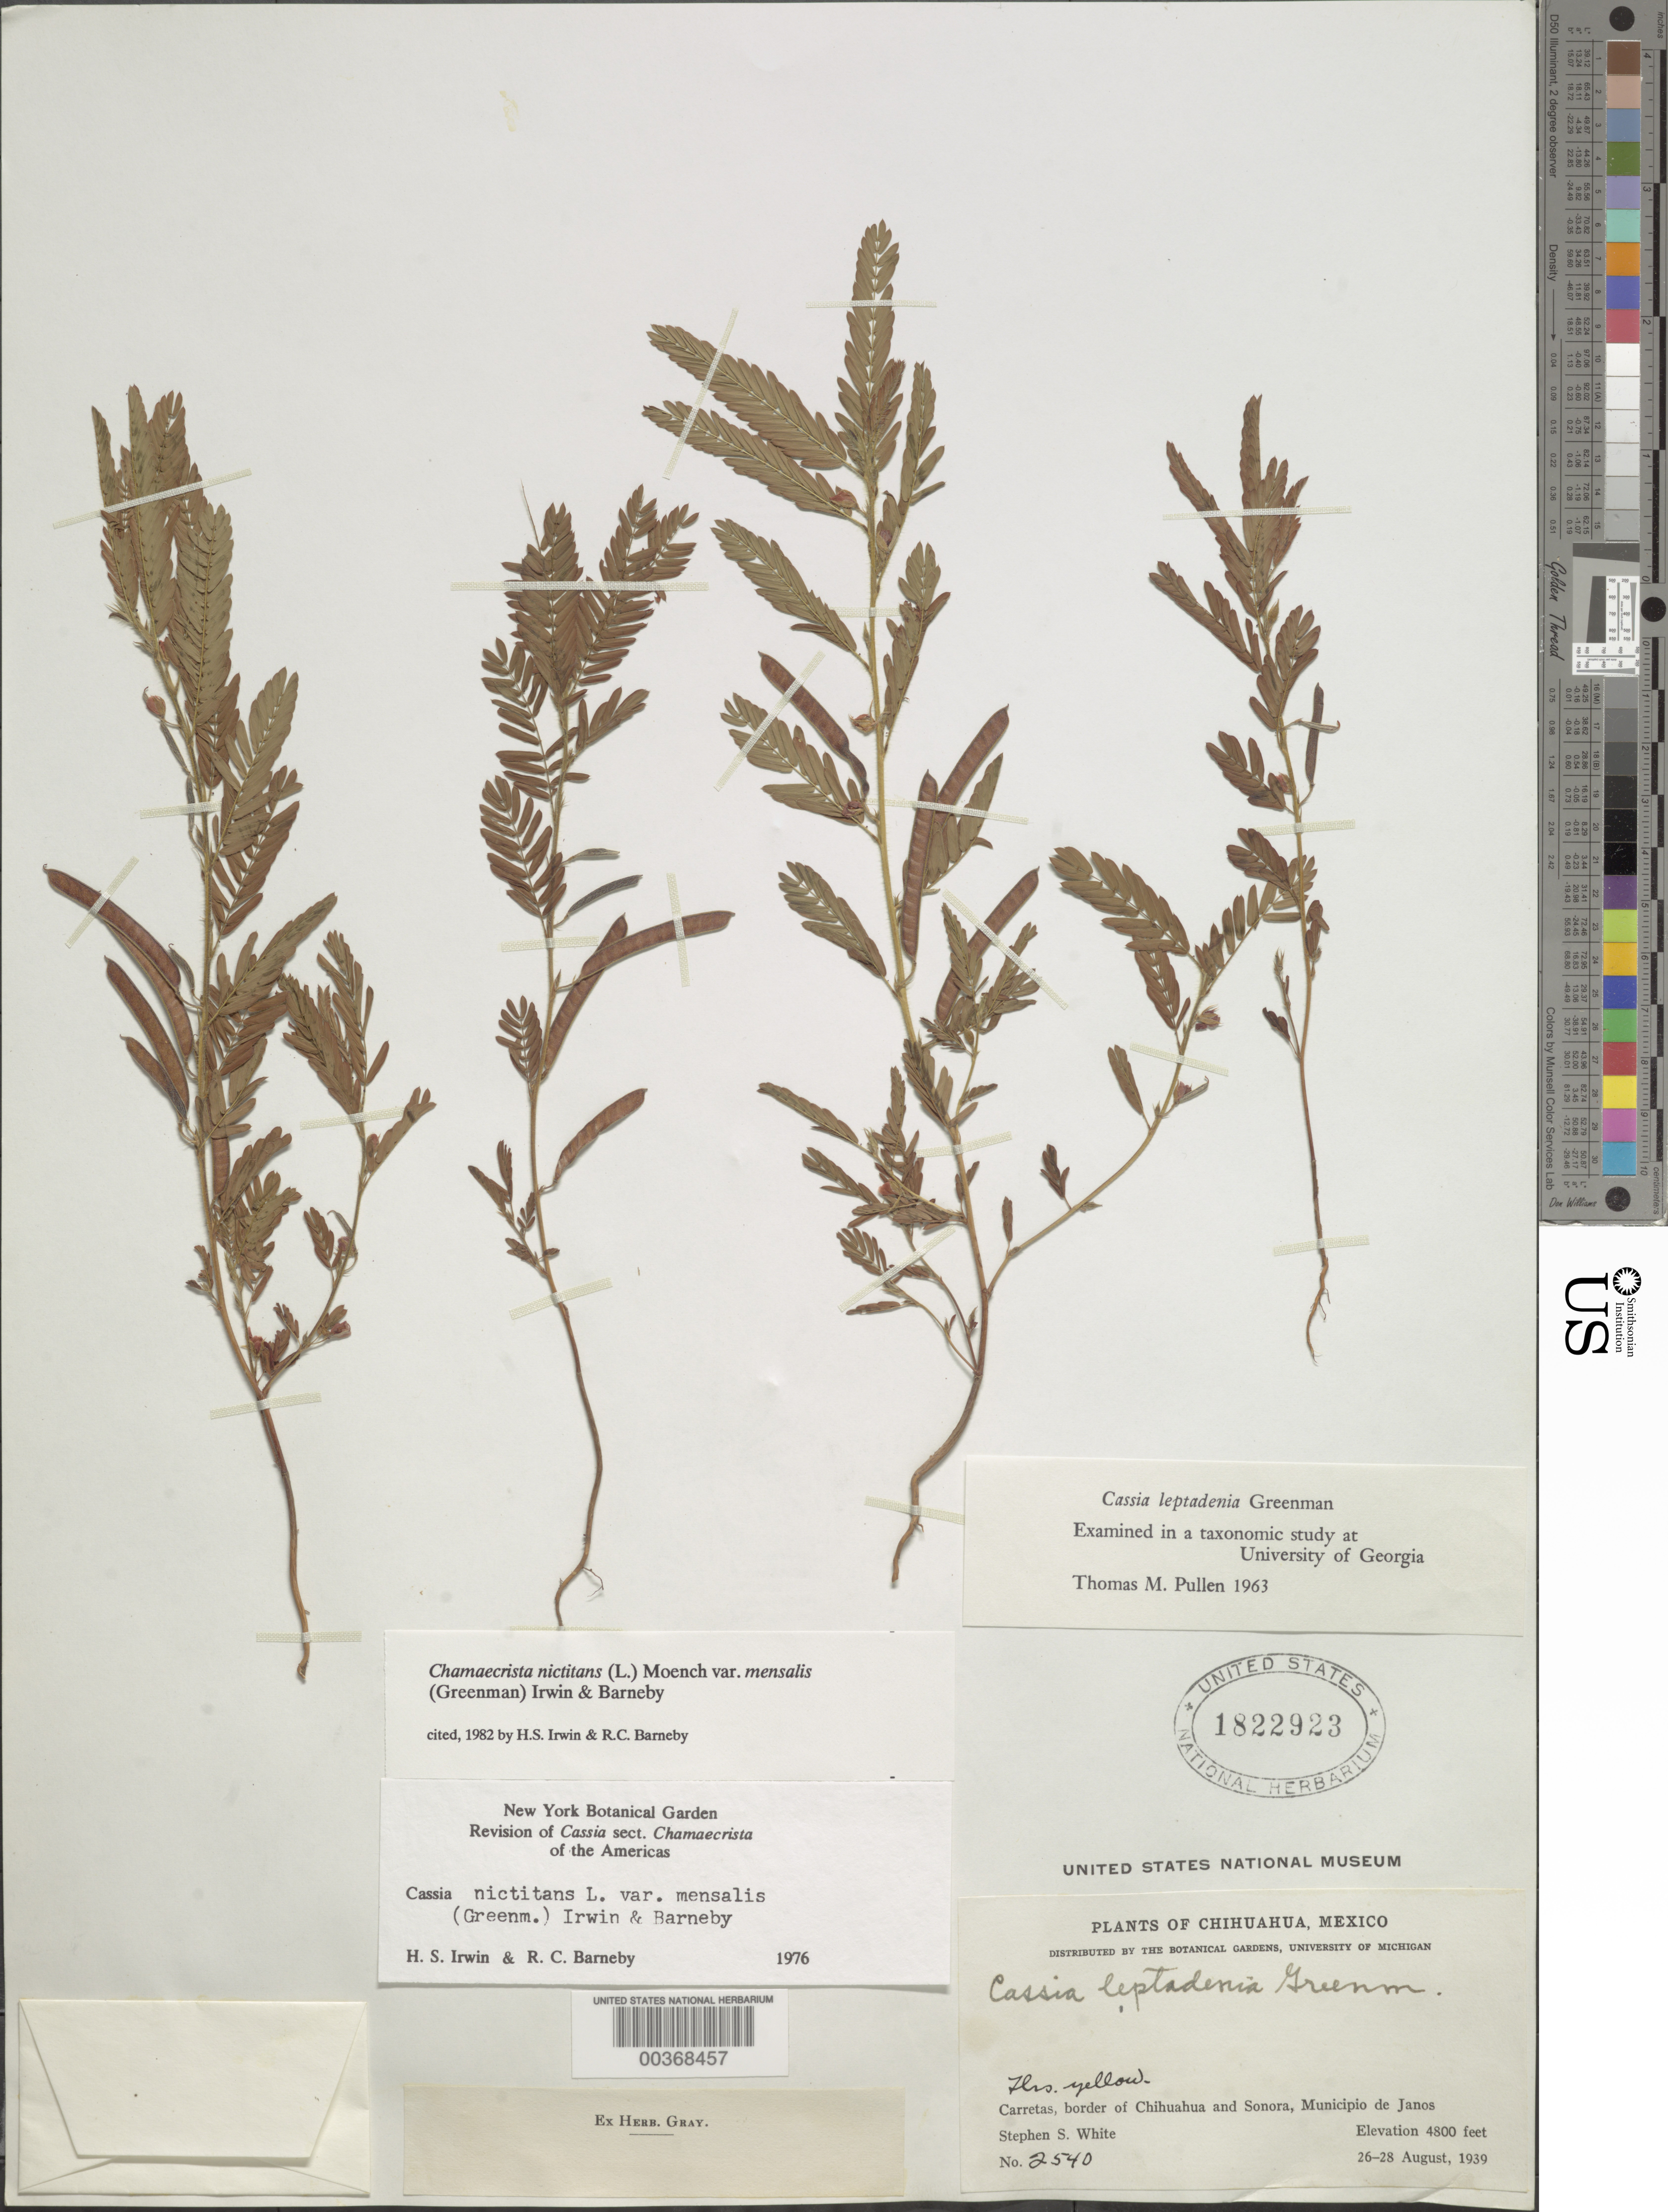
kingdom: Plantae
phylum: Tracheophyta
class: Magnoliopsida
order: Fabales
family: Fabaceae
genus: Chamaecrista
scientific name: Chamaecrista nictitans var. mensalis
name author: (Greenm.) H.S. Irwin & Barneby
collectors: S. S. White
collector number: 2540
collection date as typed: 26 Aug 1939 to 28 Aug 1939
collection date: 1939-08-26/1939-08-28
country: Mexico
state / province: Chihuahua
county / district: Janos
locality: Carretas, border of Chihuahua and Sonora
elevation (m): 1463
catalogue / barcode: US 1822923